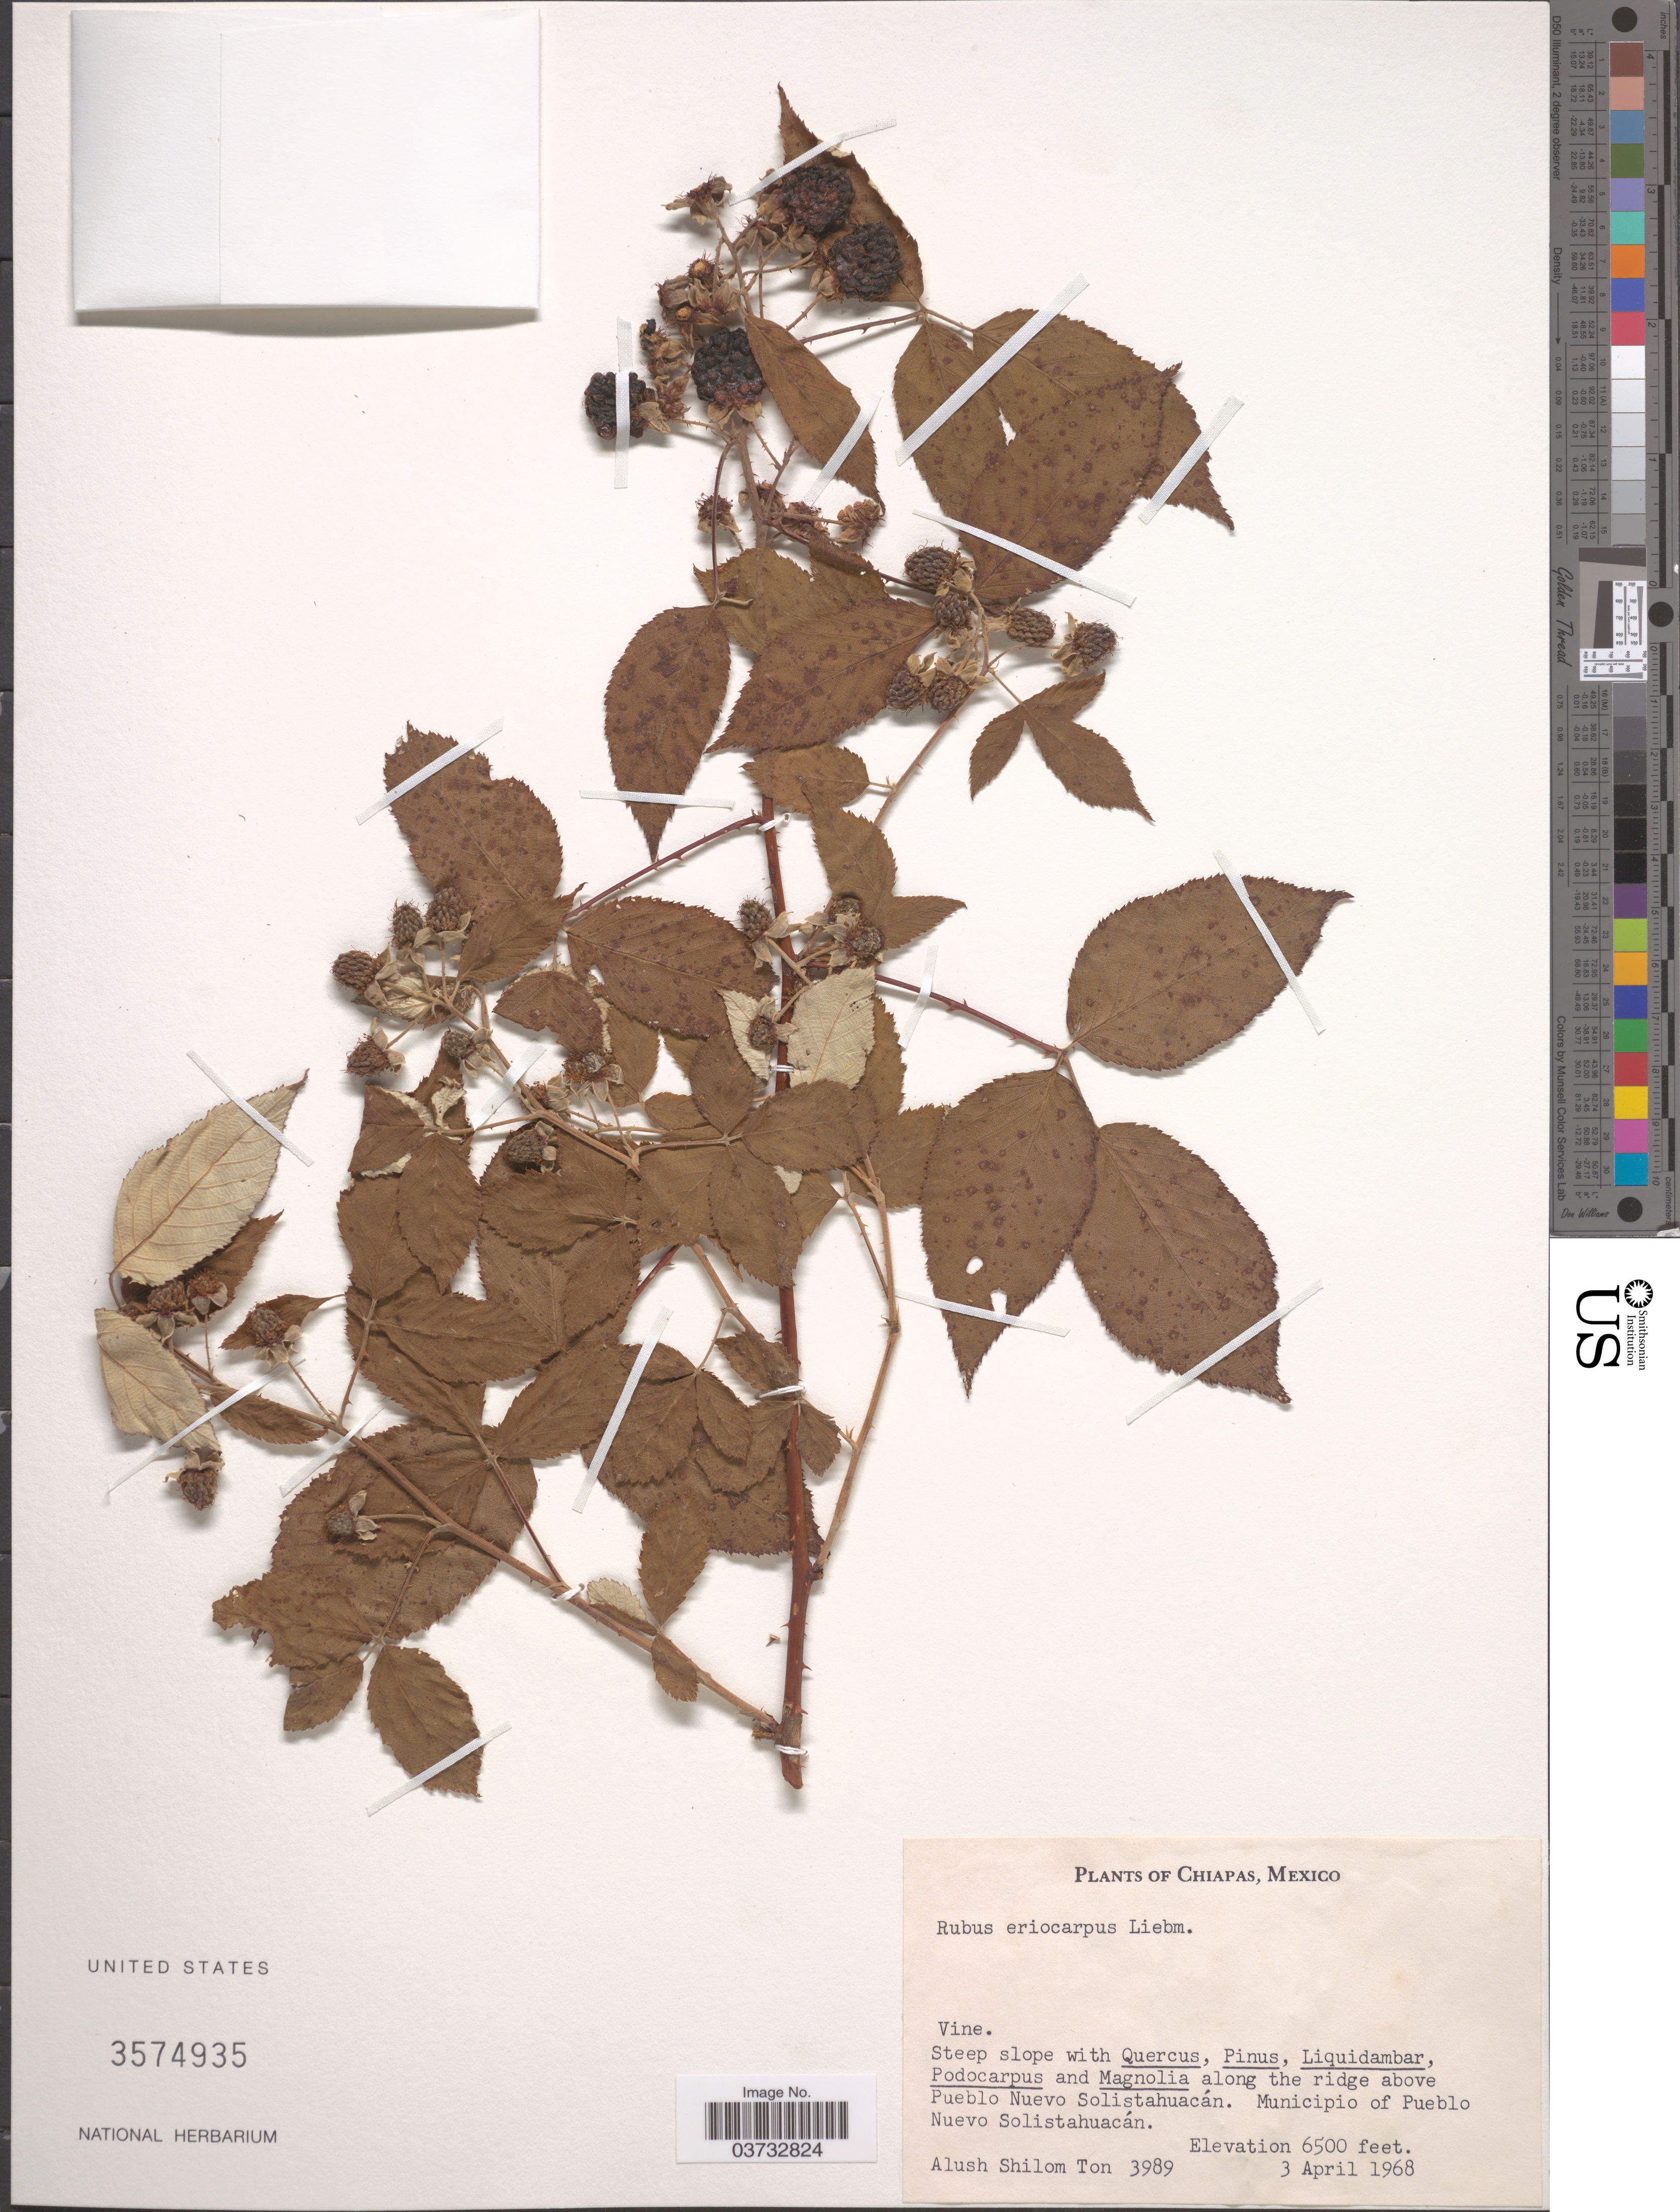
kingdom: Plantae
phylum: Tracheophyta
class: Magnoliopsida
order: Rosales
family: Rosaceae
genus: Rubus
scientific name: Rubus eriocarpus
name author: Liebm.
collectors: A. S. Ton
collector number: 3989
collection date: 1968-04-03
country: Mexico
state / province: Chiapas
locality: Along the ridge above Pueblo Nuevo Solistahuacán. Municipio of Pueblo Nuevo Solistahuacán.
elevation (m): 1981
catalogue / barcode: US 3574935